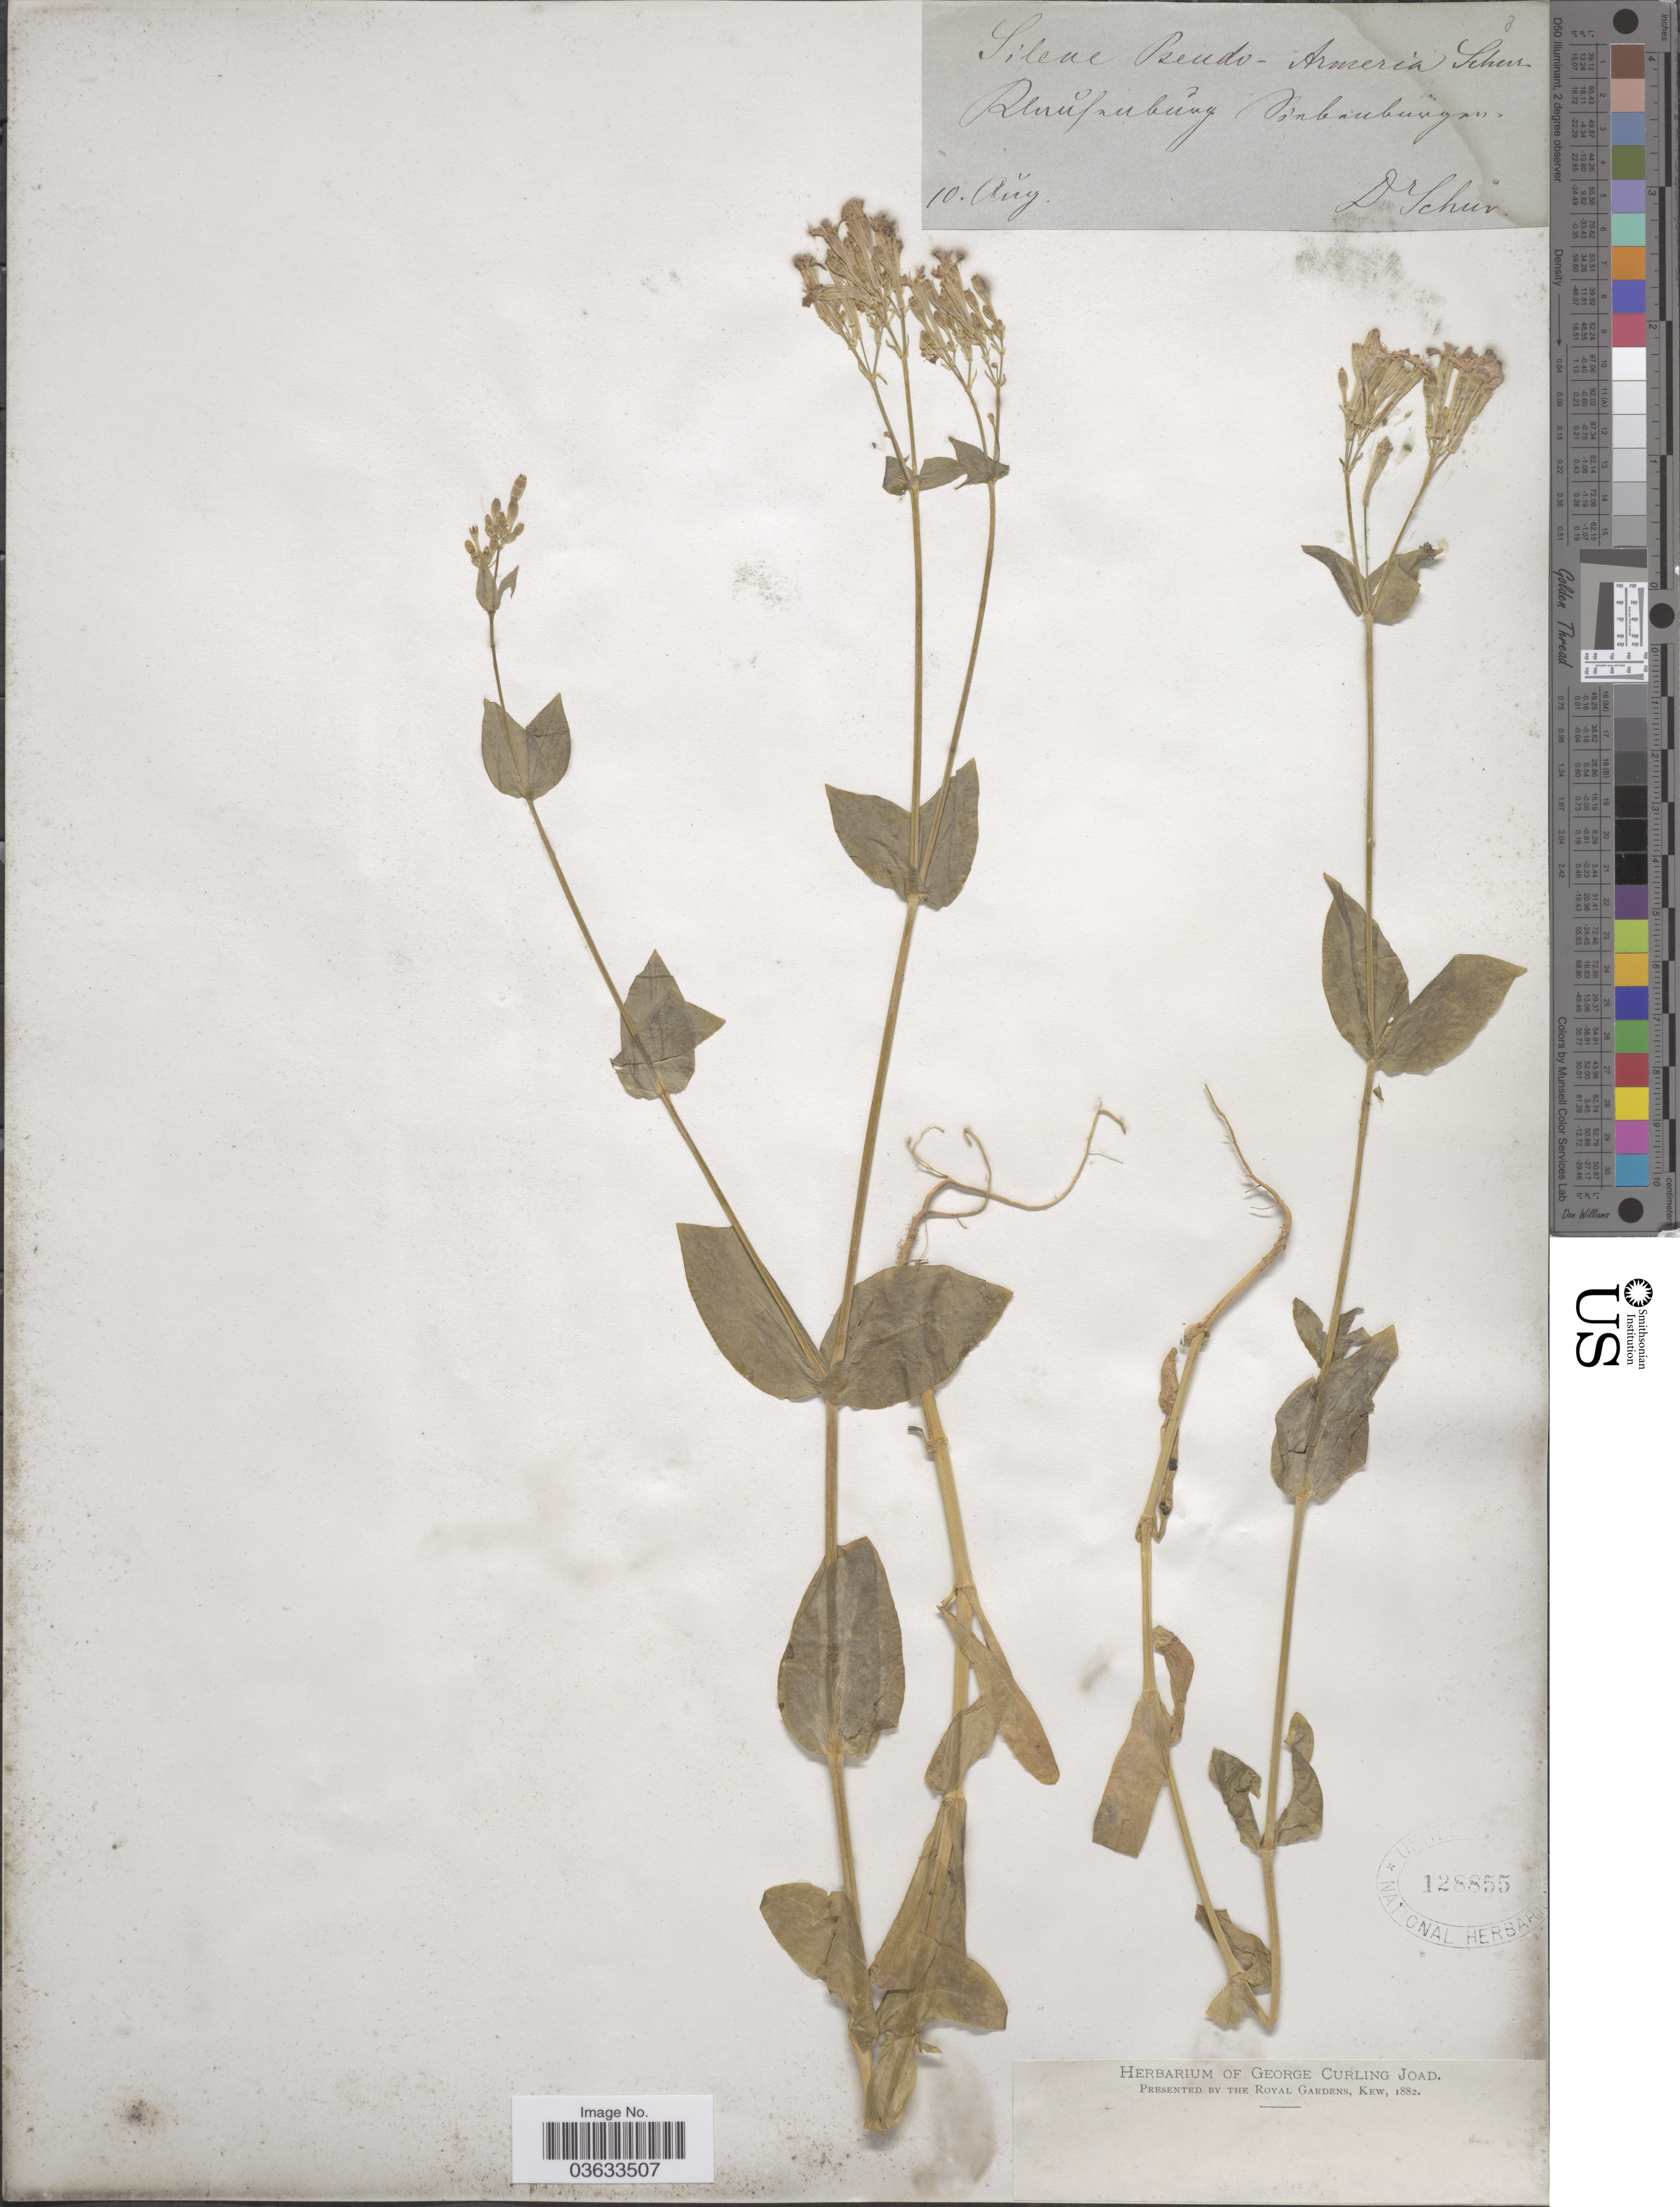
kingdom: Plantae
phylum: Tracheophyta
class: Magnoliopsida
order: Caryophyllales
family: Caryophyllaceae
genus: Silene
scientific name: Silene pseudo-armeria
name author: Schur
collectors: Schur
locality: Rluůfnubůng Pinbanburgan. [interpreted]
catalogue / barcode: US 128855